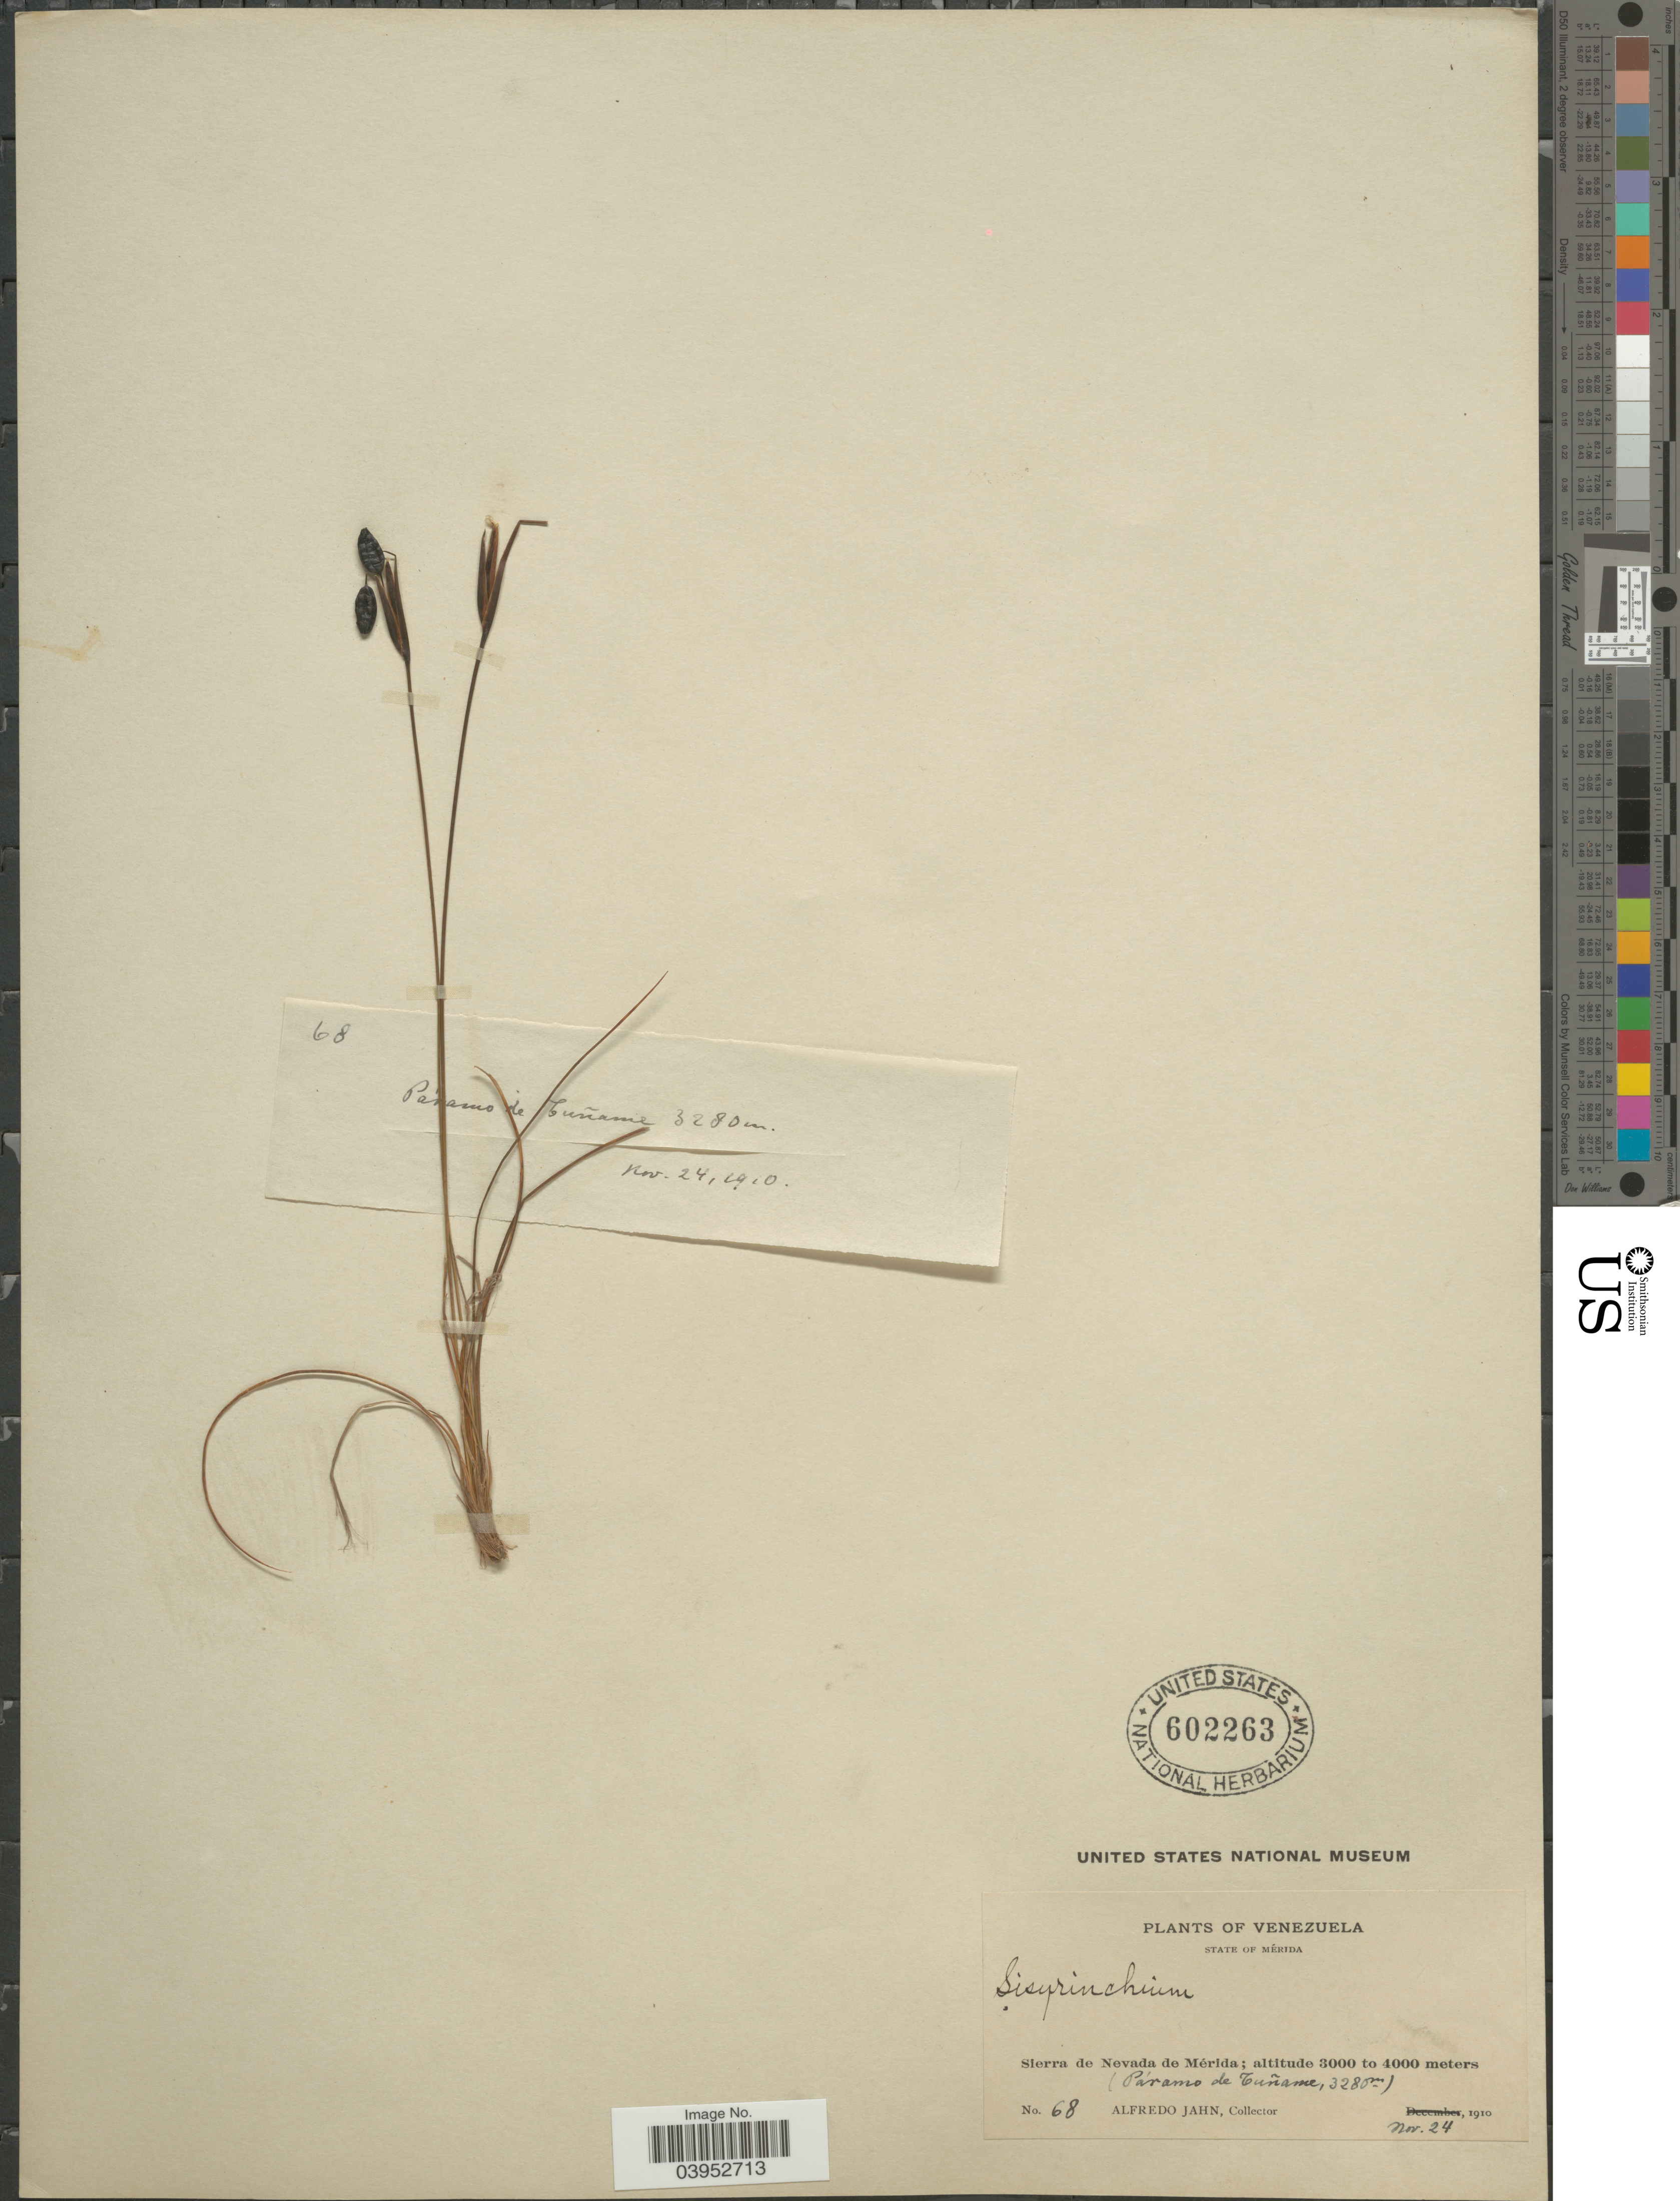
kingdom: Plantae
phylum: Tracheophyta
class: Liliopsida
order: Asparagales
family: Iridaceae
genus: Sisyrinchium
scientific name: Sisyrinchium sp.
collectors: A. Jahn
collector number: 68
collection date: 1910-11-24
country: Venezuela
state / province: Merida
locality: Sierra de Nevada de Mérida (Páramo de Tuñame).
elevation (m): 3280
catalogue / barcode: US 602263